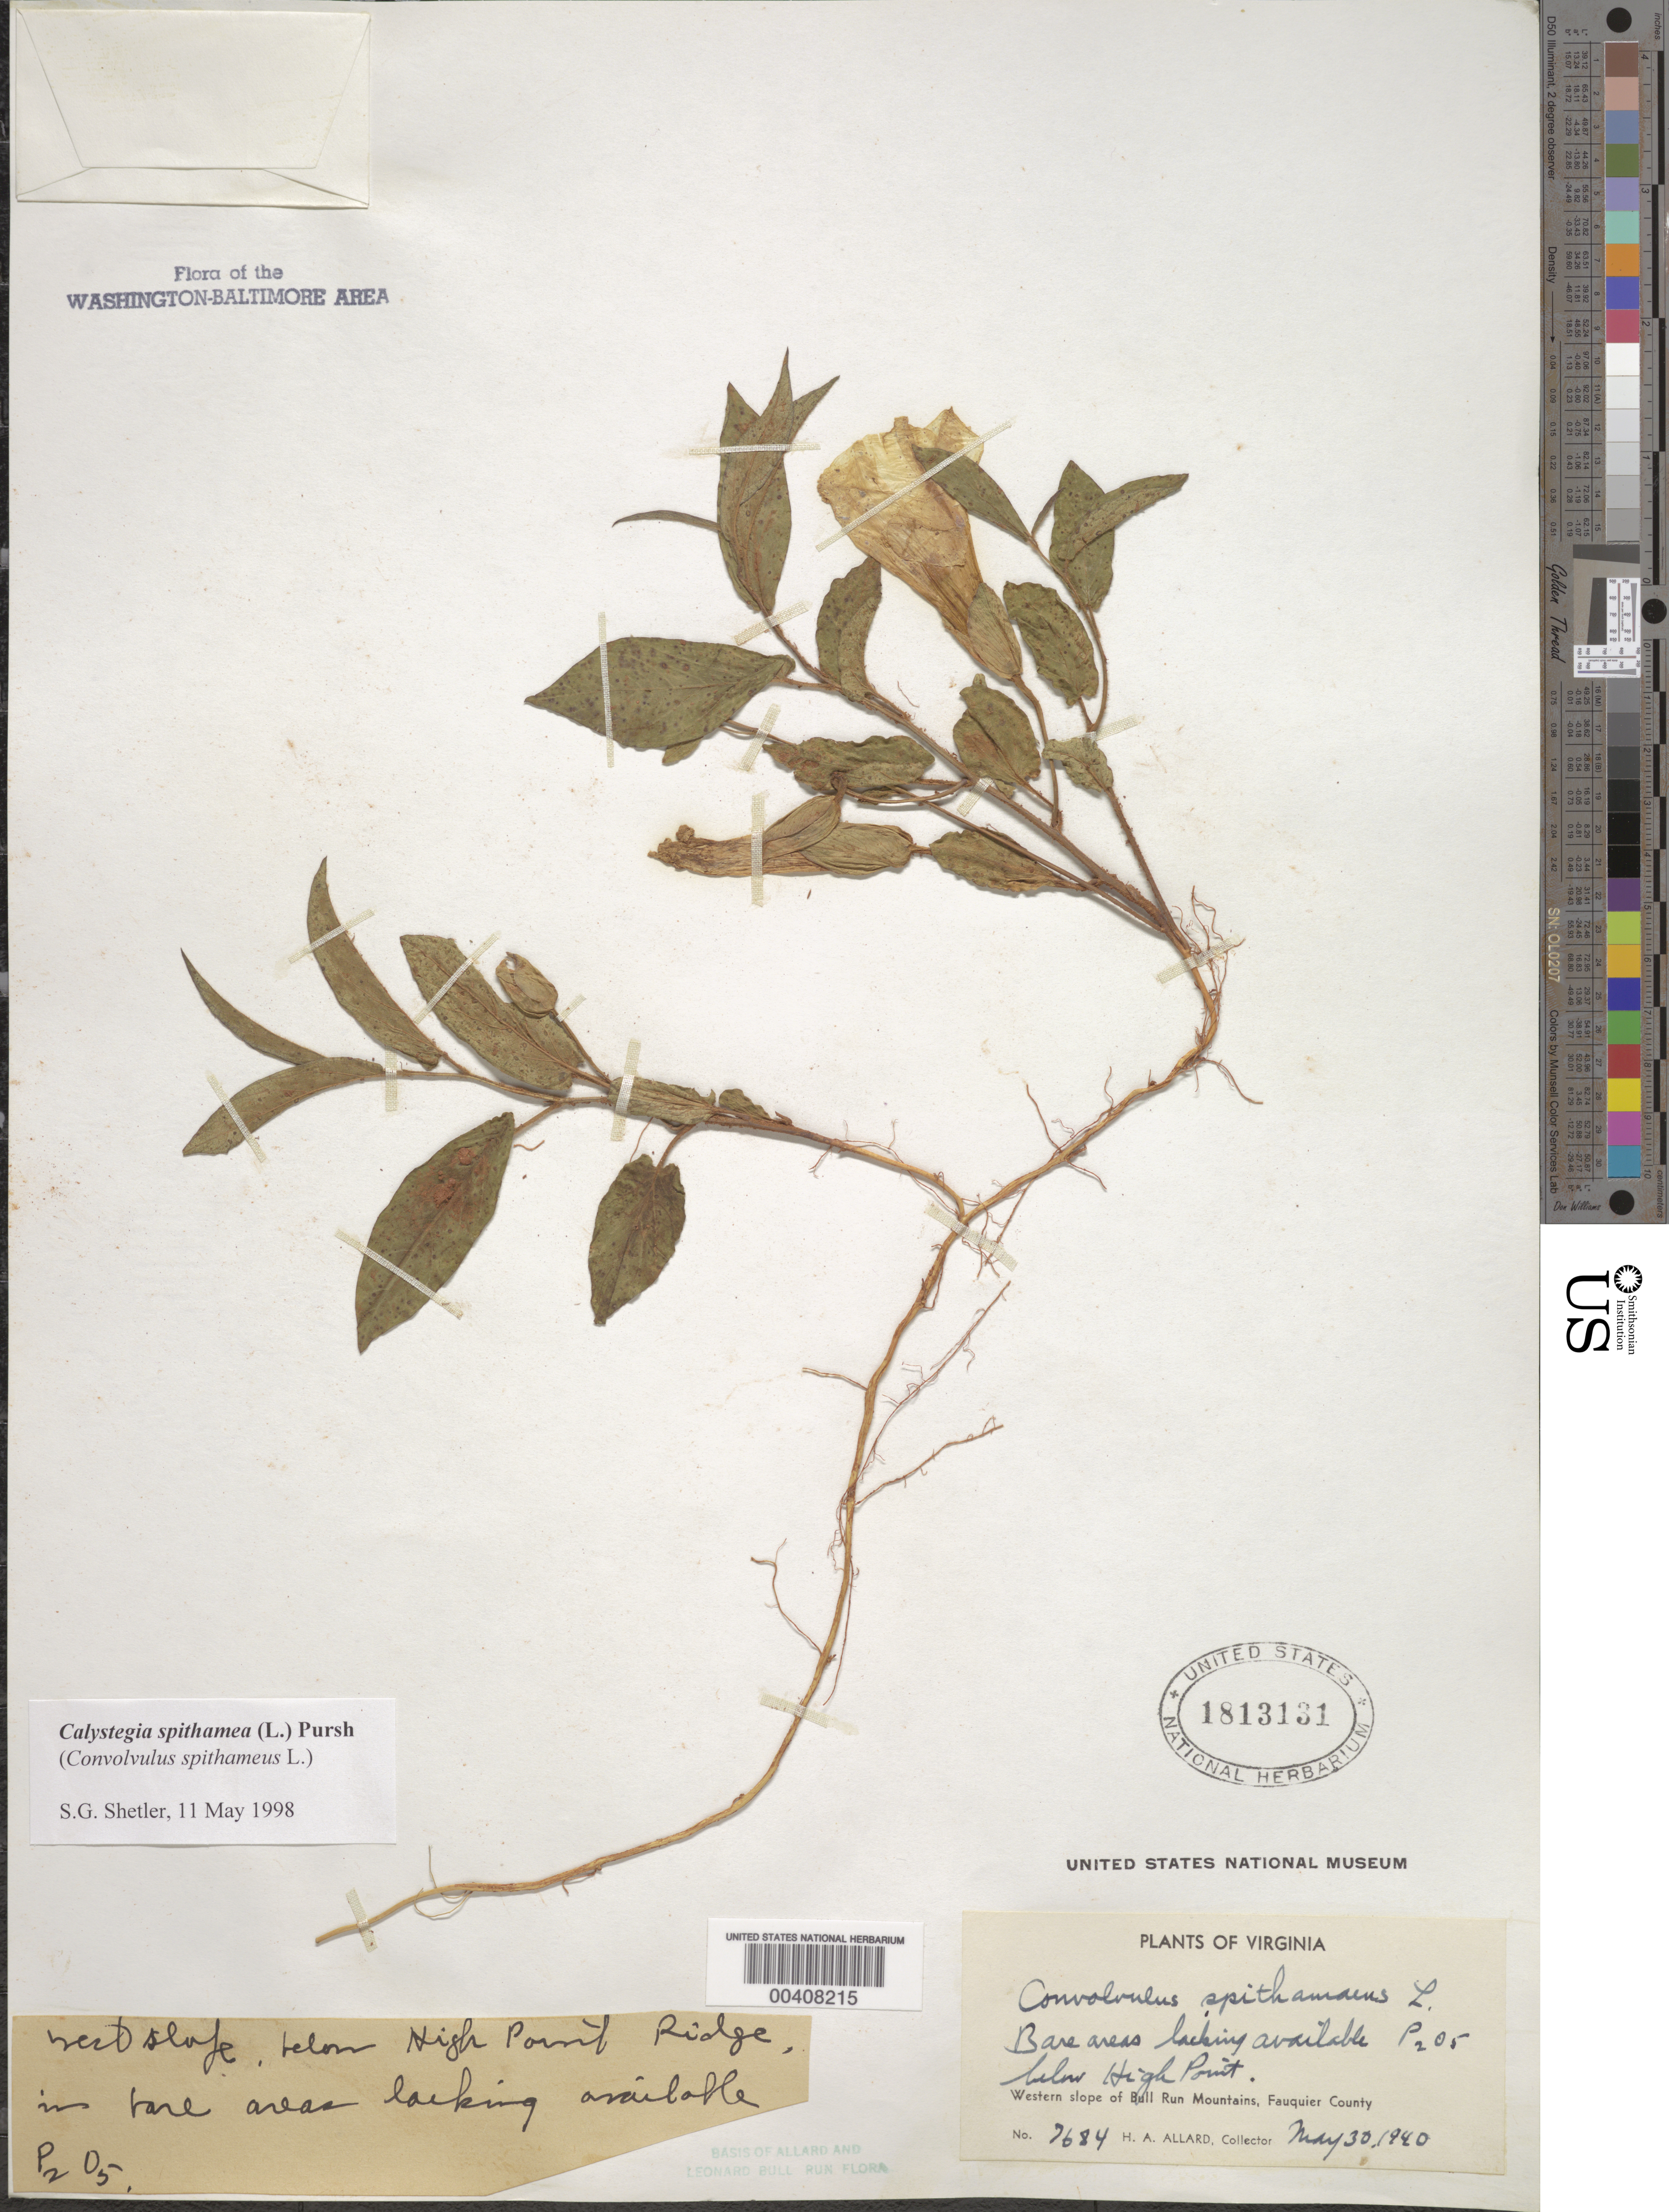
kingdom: Plantae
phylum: Tracheophyta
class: Magnoliopsida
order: Solanales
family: Convolvulaceae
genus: Calystegia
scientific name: Calystegia spithamaea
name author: (L.) Pursh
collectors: H. A. Allard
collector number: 7684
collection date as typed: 30 May 1940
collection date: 1940-05-30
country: United States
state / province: Virginia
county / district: Fauquier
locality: Below High Point Ridge, western slope of Bull Run Mountains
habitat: Bare areas lacking available p2o5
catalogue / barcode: US 1813131